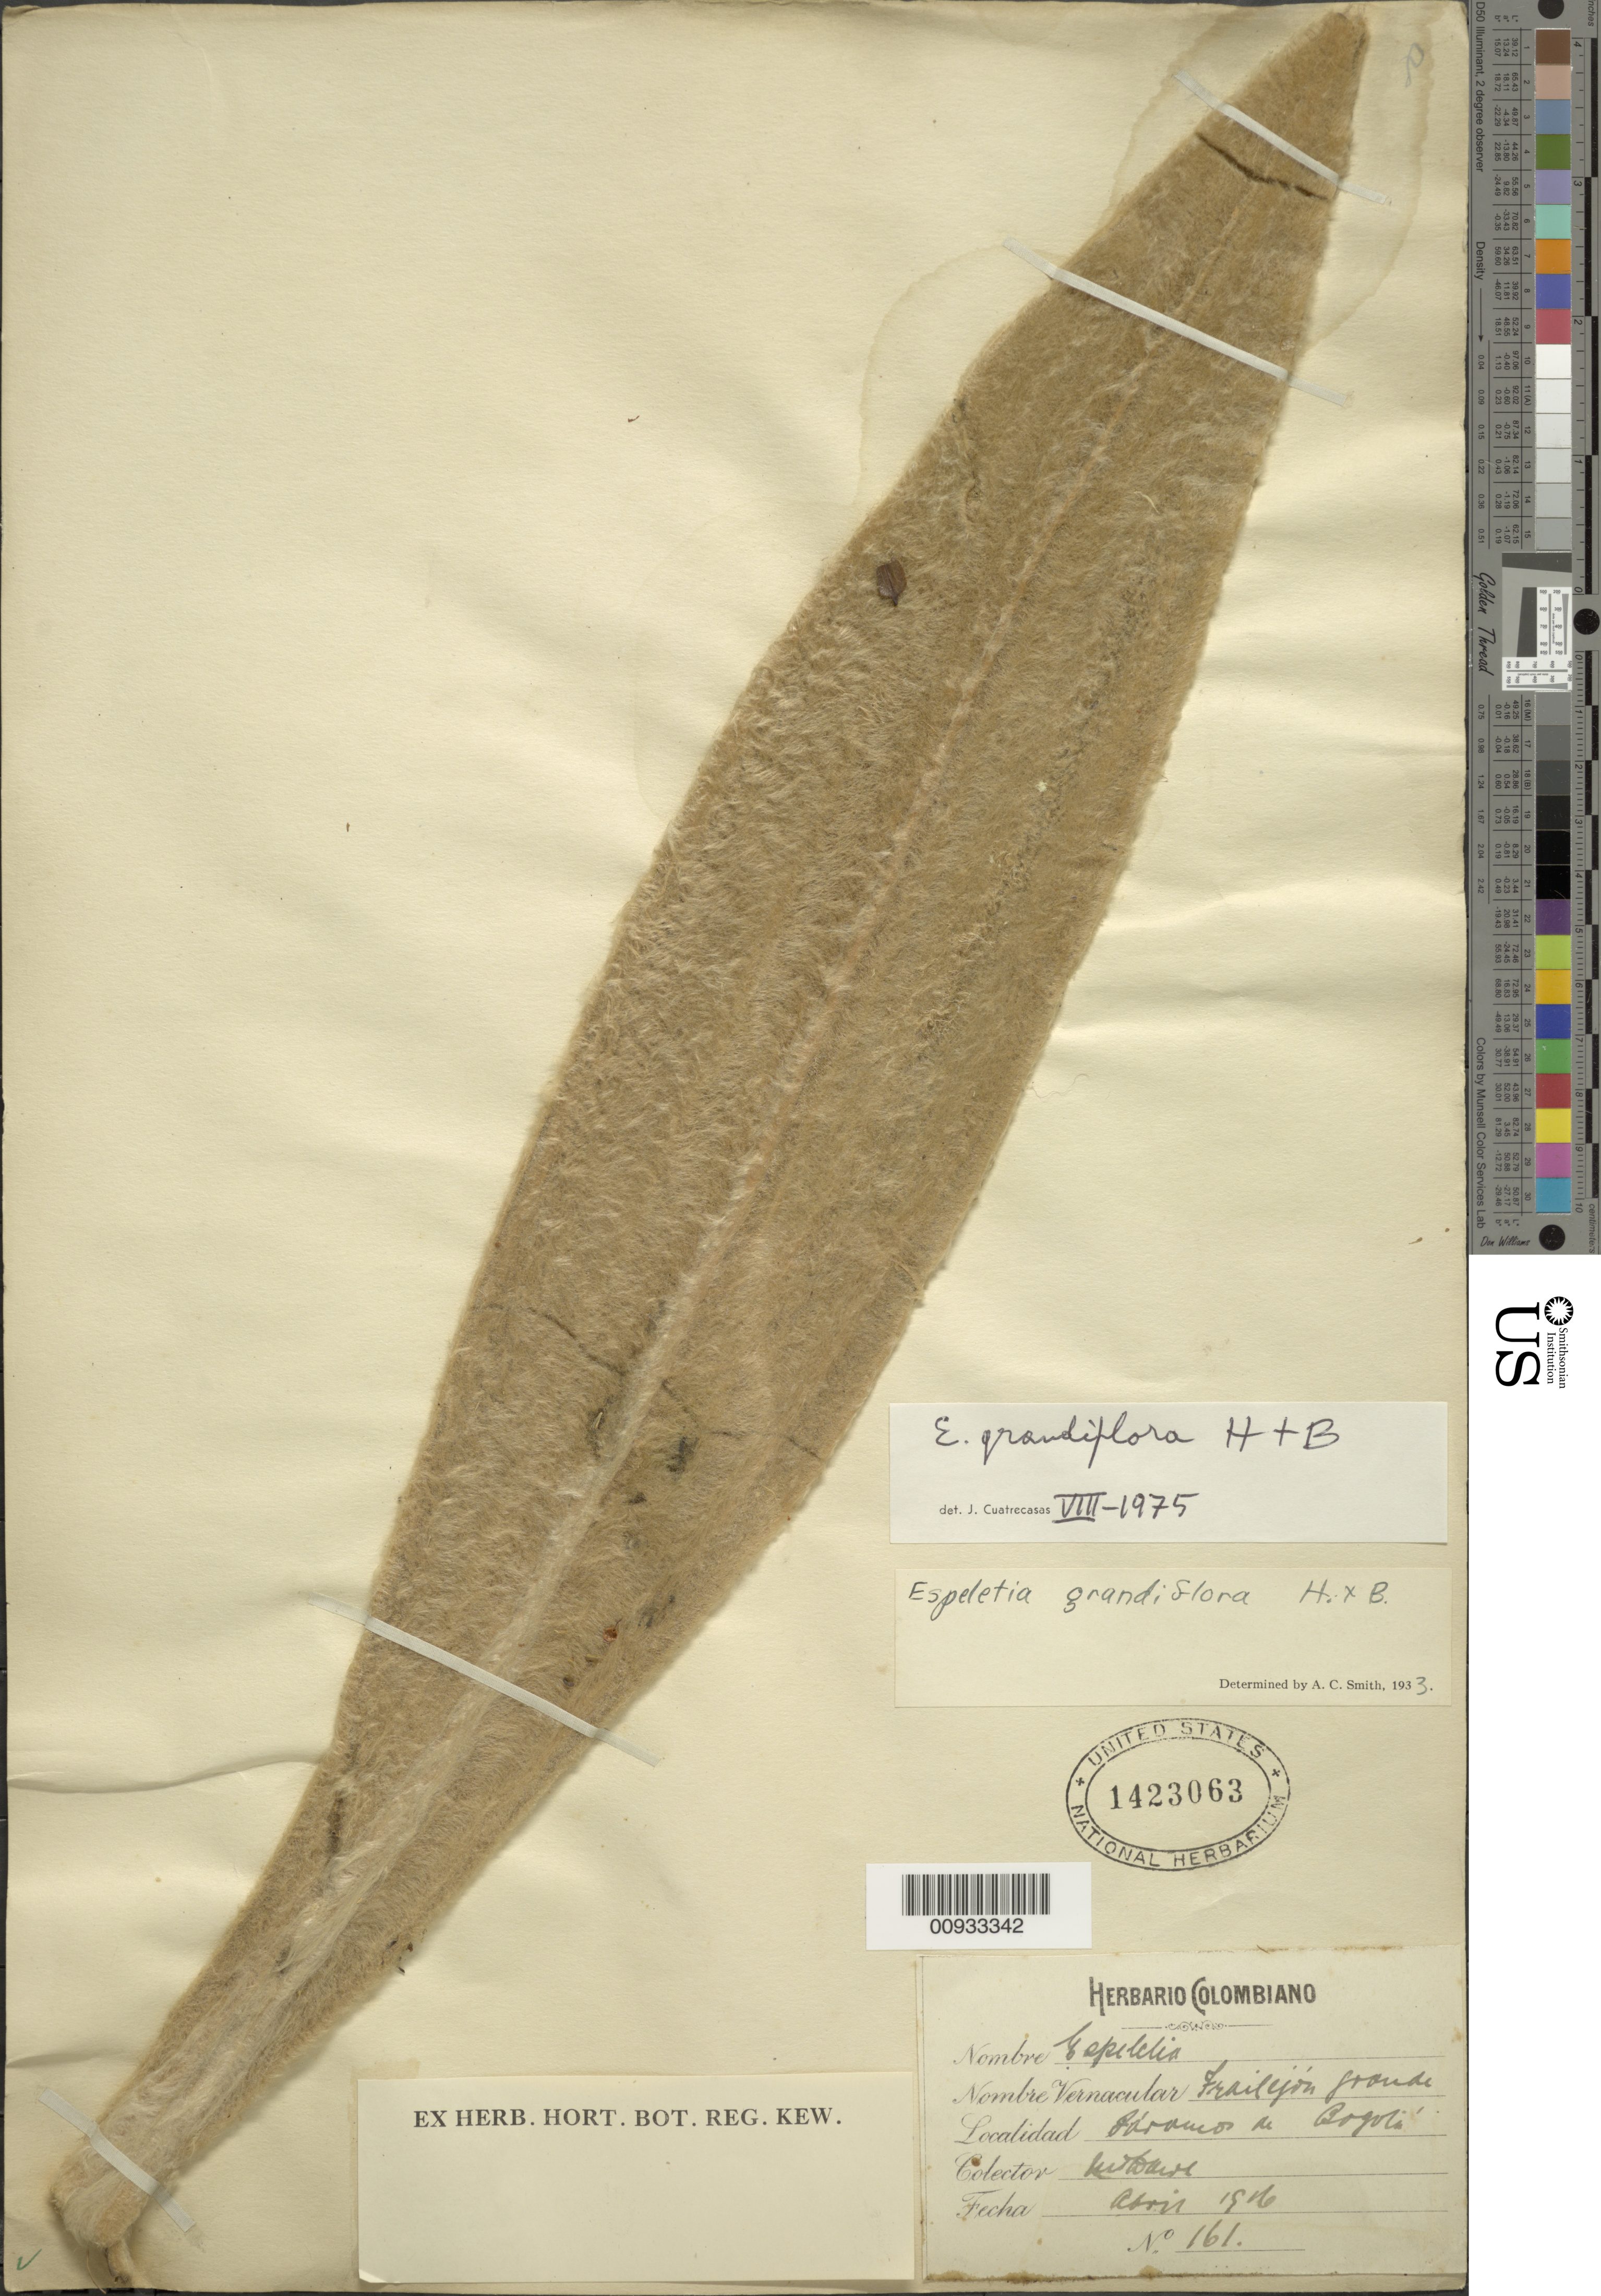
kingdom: Plantae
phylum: Tracheophyta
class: Magnoliopsida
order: Asterales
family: Asteraceae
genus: Espeletia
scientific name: Espeletia grandiflora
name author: Humb. & Bonpl.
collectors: M. T. Dawe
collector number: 161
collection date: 1916-04-01/1916-04-30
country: Colombia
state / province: Cundinamarca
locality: Bogotá.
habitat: Páramos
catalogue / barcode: US 1423063